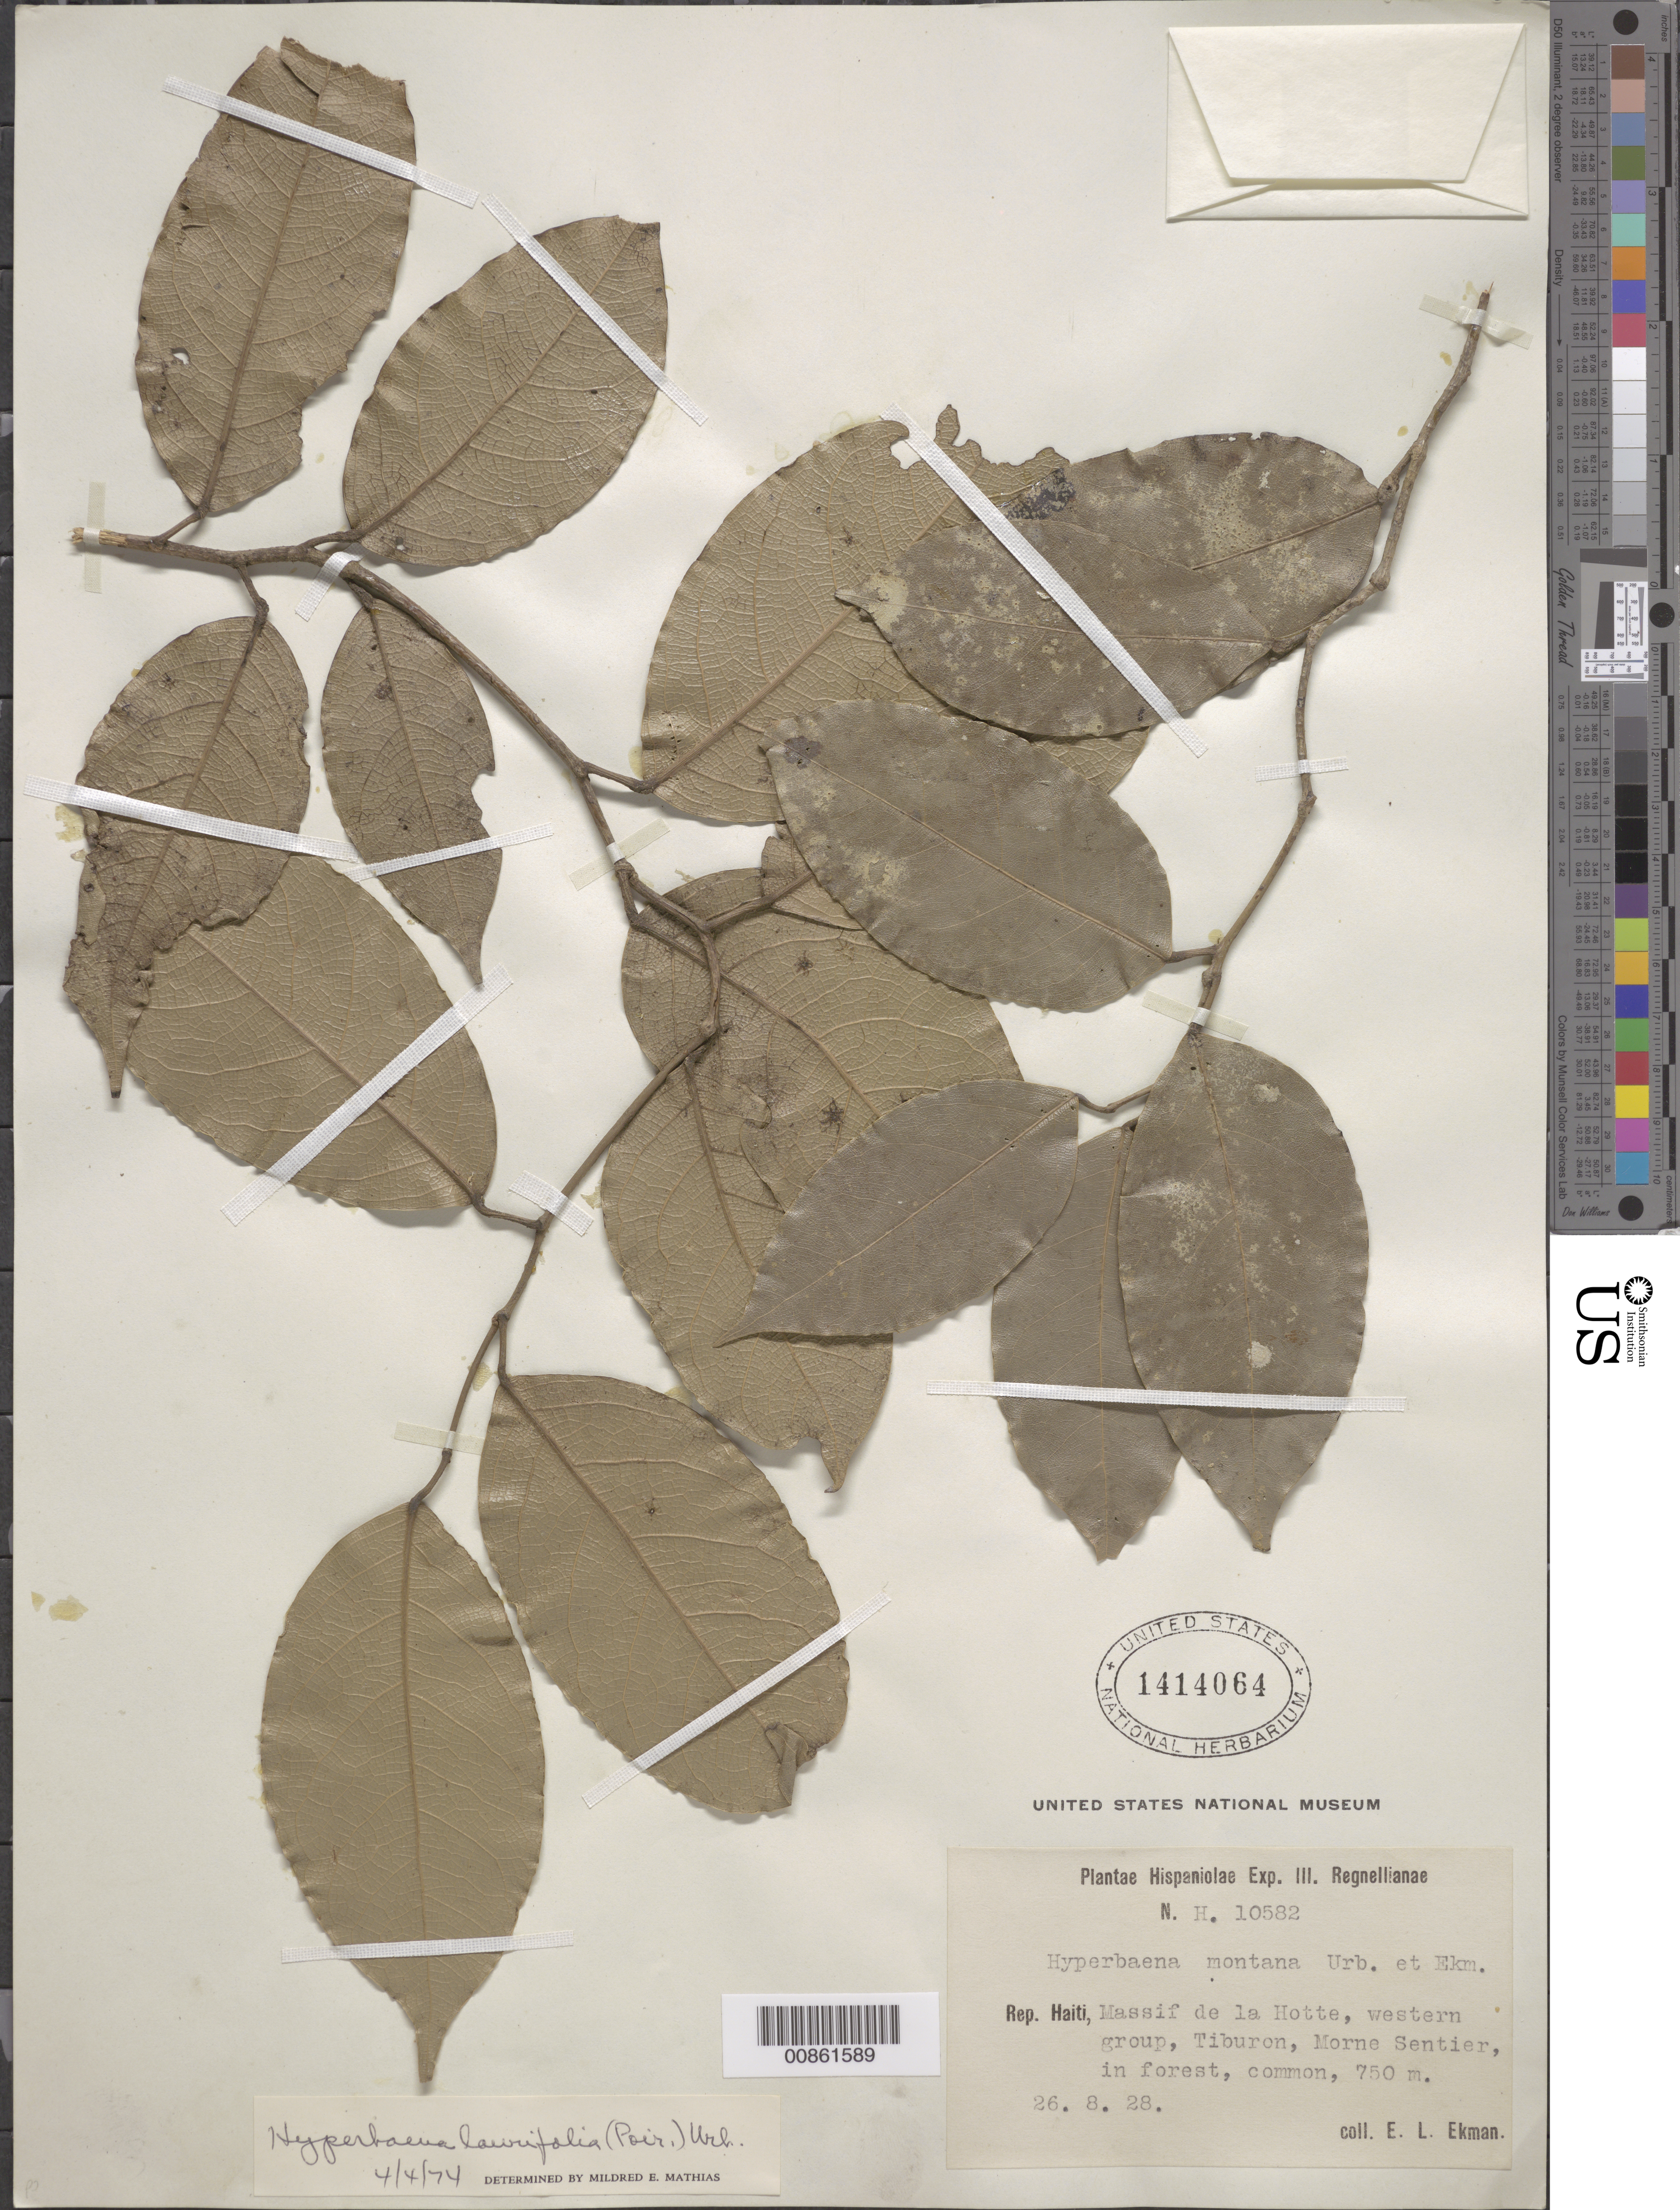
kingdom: Plantae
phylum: Tracheophyta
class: Magnoliopsida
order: Ranunculales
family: Menispermaceae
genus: Hyperbaena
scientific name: Hyperbaena laurifolia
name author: (Poir.) Urb.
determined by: Mathias, M. E.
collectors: E. L. Ekman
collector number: H 10582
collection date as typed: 26 Aug 1928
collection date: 1928-08-26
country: Haiti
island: Hispaniola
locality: Massif de la Hotte, western group, Tiburon, Morne Sentier.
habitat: In forest.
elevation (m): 750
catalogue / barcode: US 1414064